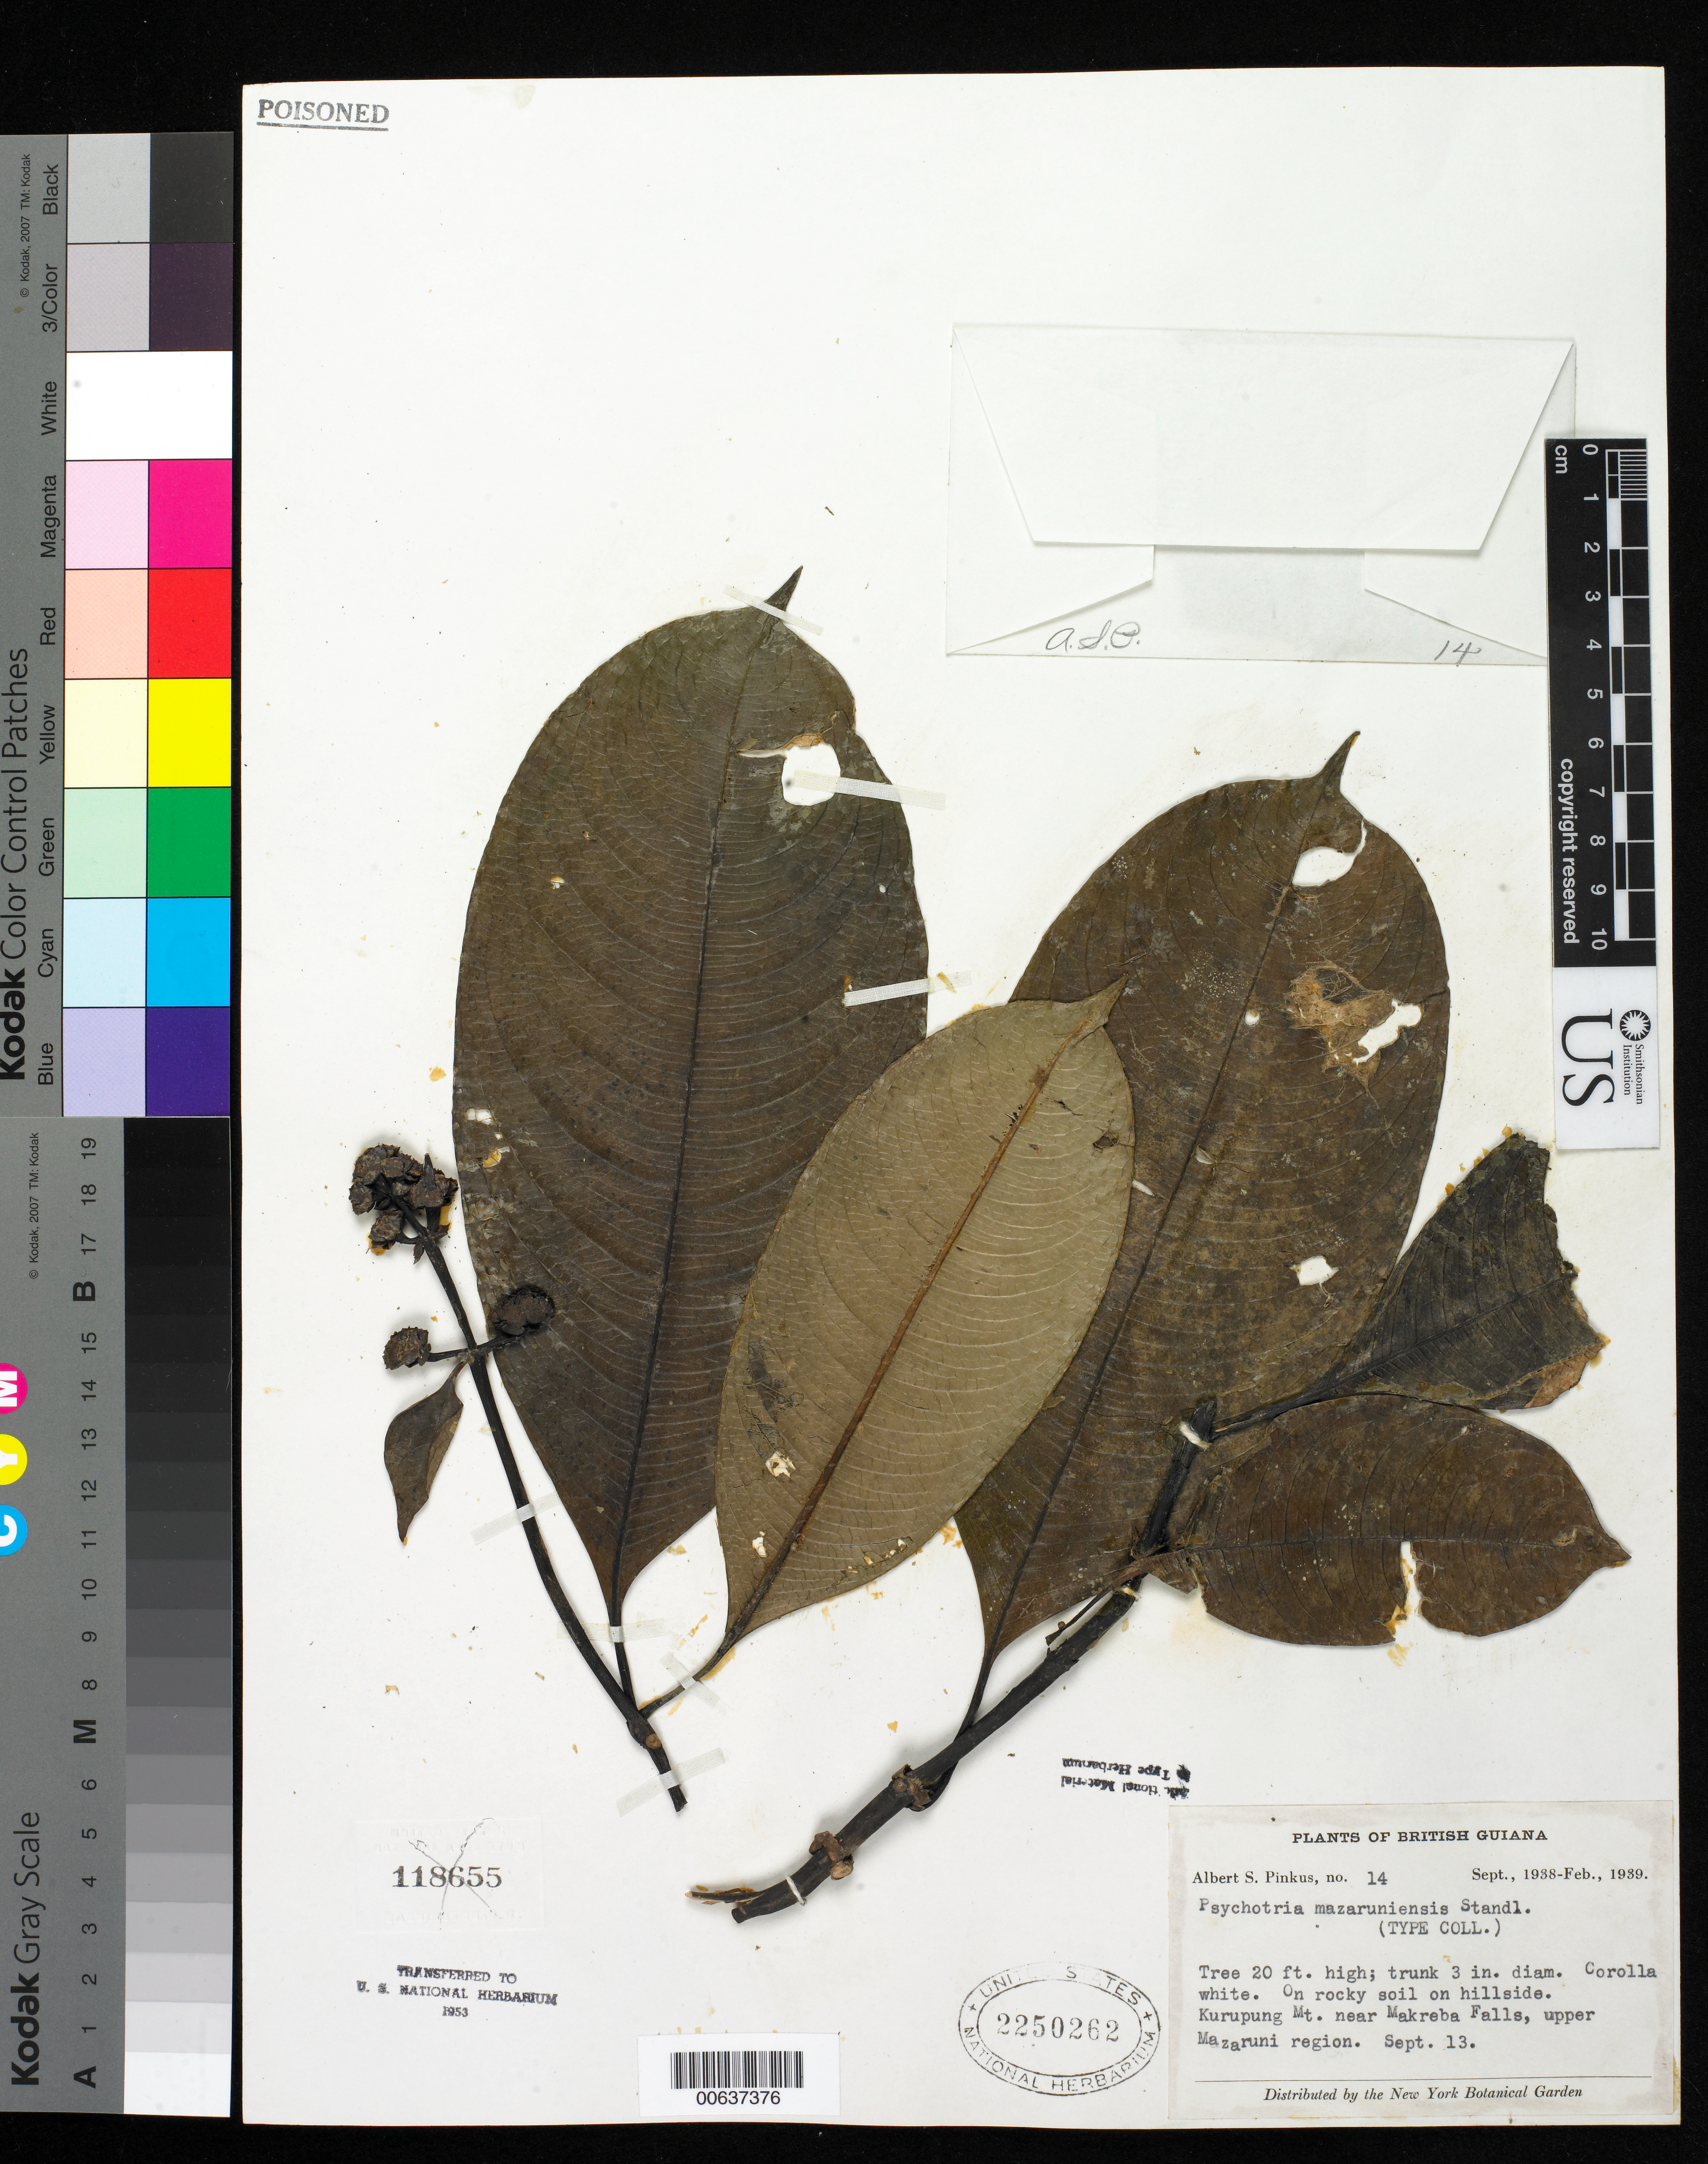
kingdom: Plantae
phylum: Tracheophyta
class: Magnoliopsida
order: Gentianales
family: Rubiaceae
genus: Psychotria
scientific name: Psychotria mazaruniensis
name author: Standl.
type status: Isotype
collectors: A. Pinkus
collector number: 14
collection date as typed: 13 Sep 1938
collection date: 1938-09-13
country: Guyana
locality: Kurupung Mt. near Makreba falls, upper Mazaruni region.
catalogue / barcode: US 2250262